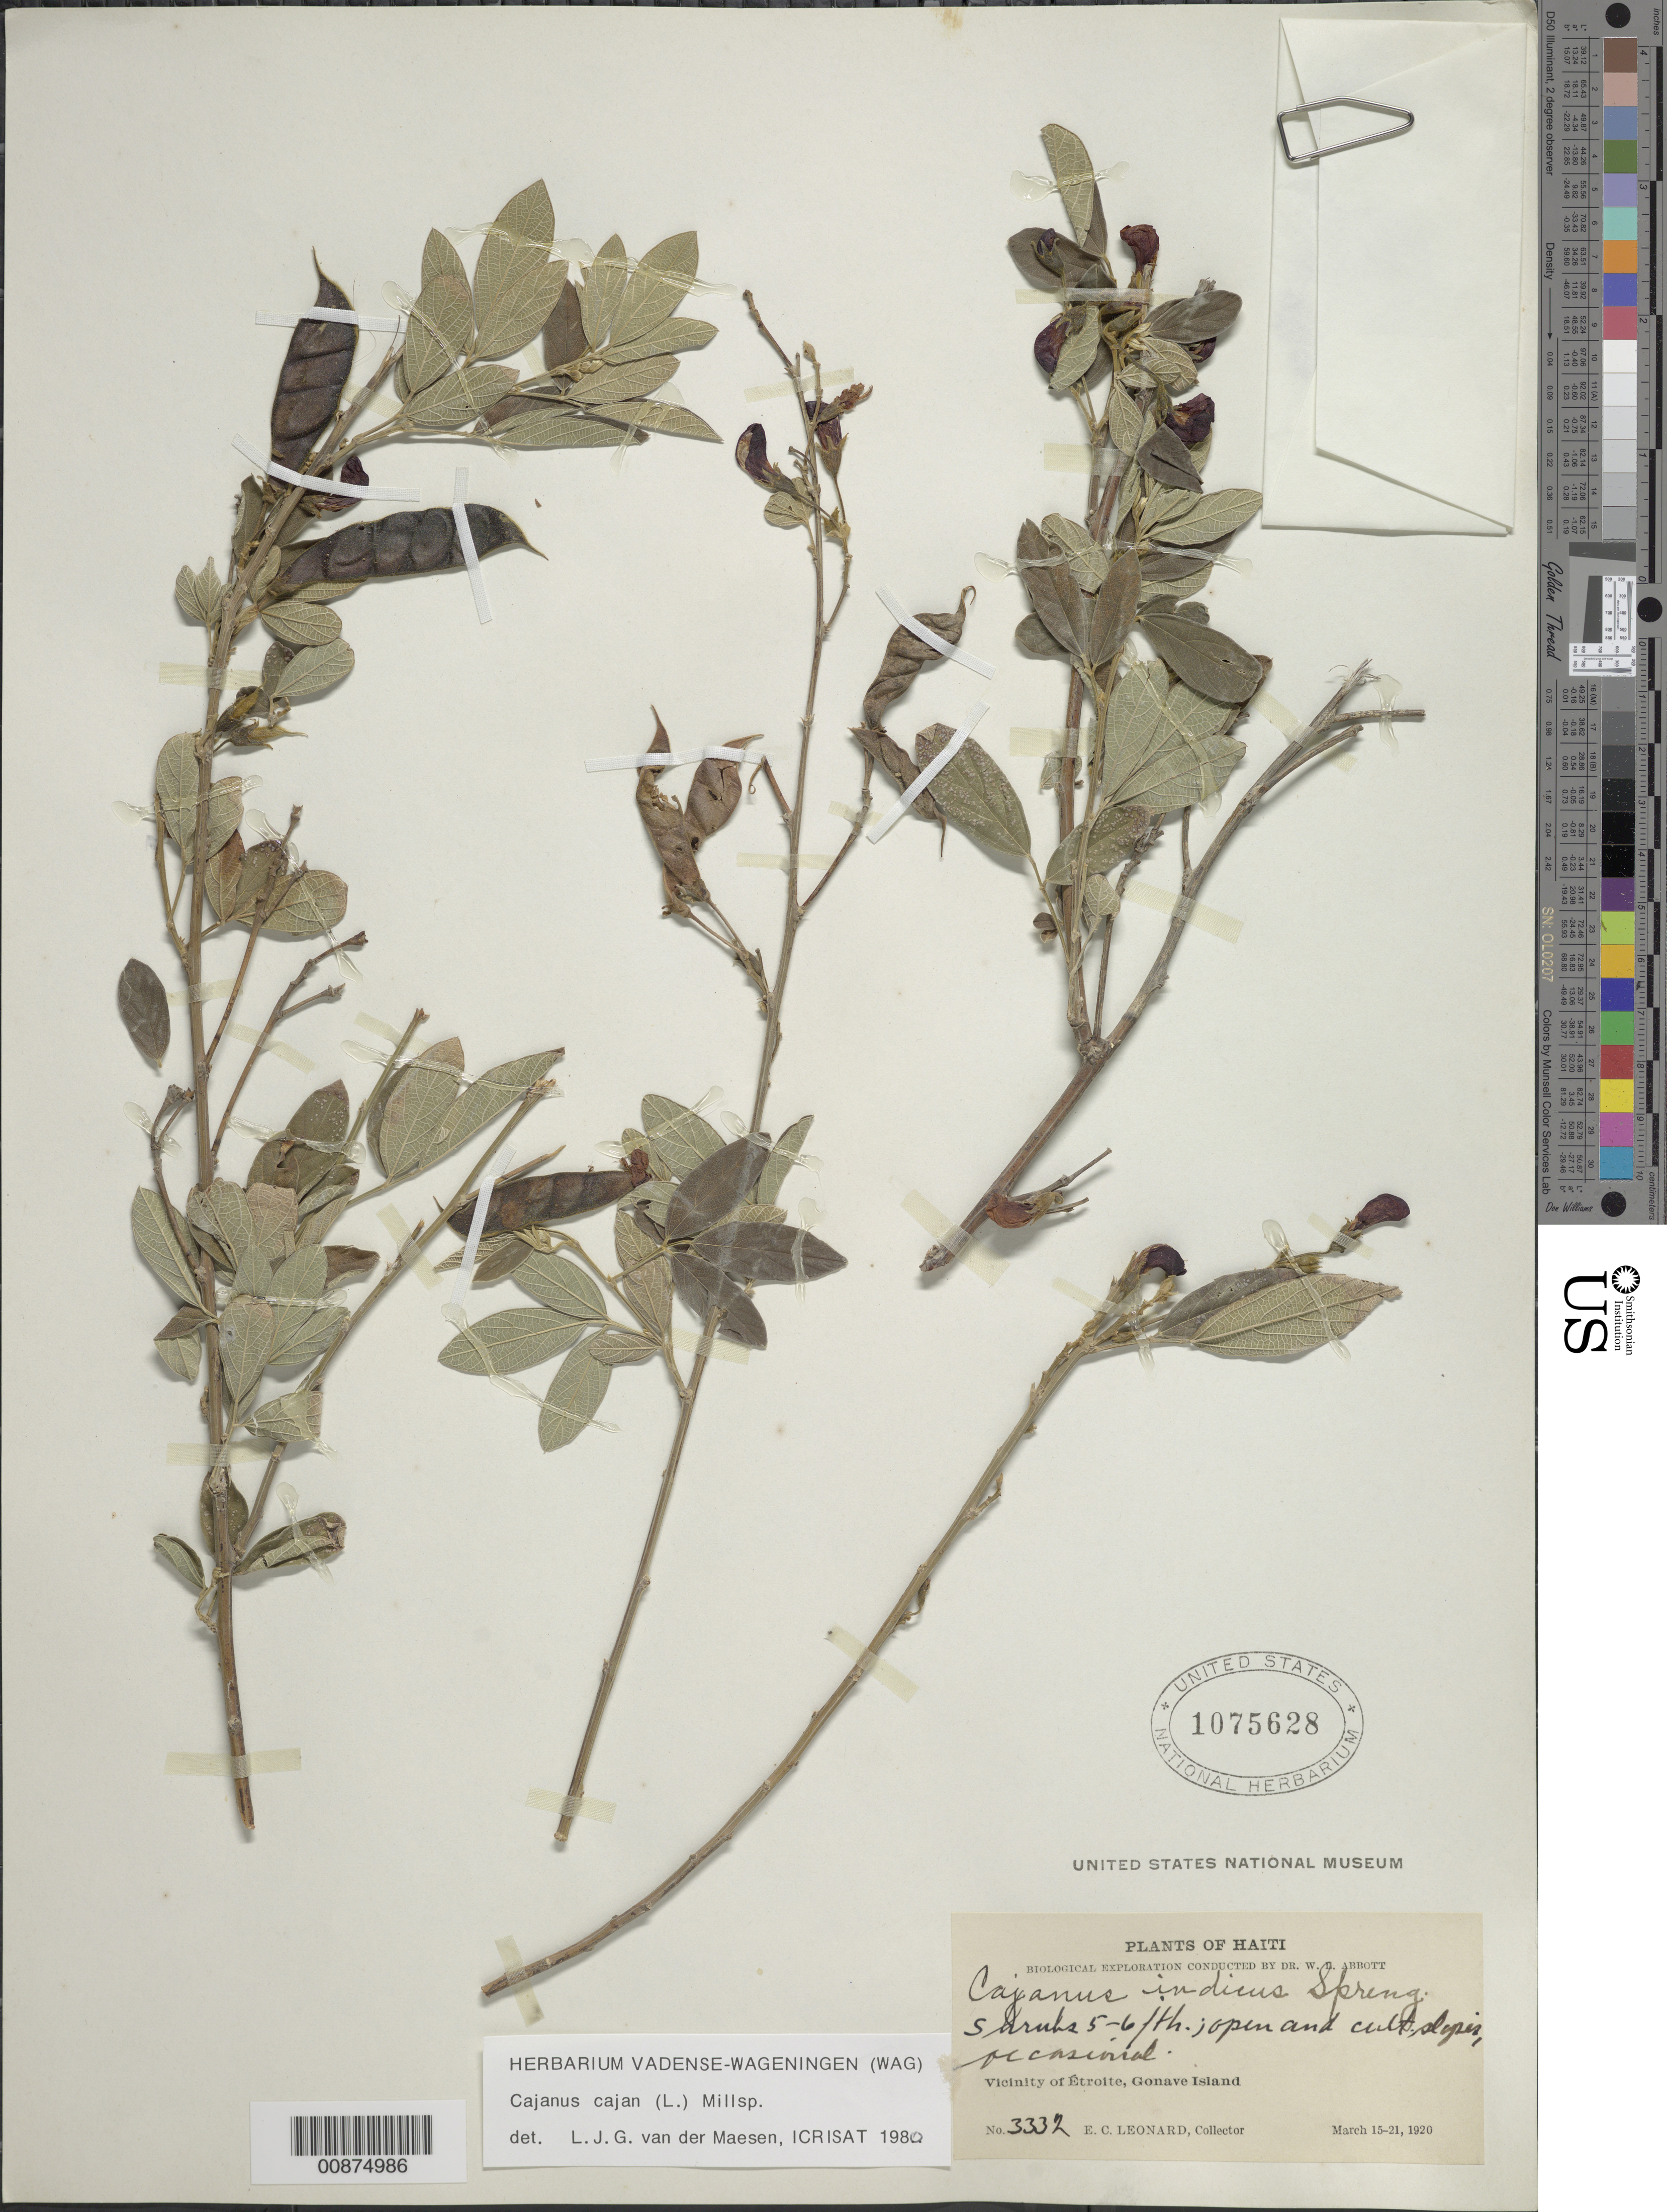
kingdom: Plantae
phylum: Tracheophyta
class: Magnoliopsida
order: Fabales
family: Fabaceae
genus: Cajanus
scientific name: Cajanus cajan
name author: (L.) Huth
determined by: Van Der Maesen, L. J. G., (WAG), Wageningen University (Netherlands)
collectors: E. C. Leonard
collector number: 3332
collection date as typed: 15 Mar 1920 to 21 Mar 1920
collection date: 1920-03-15/1920-03-21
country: Haiti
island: Île de la Gonâve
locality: Vicinity of Étroite, Gonave Island.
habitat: Open and cultivated slopes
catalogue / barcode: US 1075628